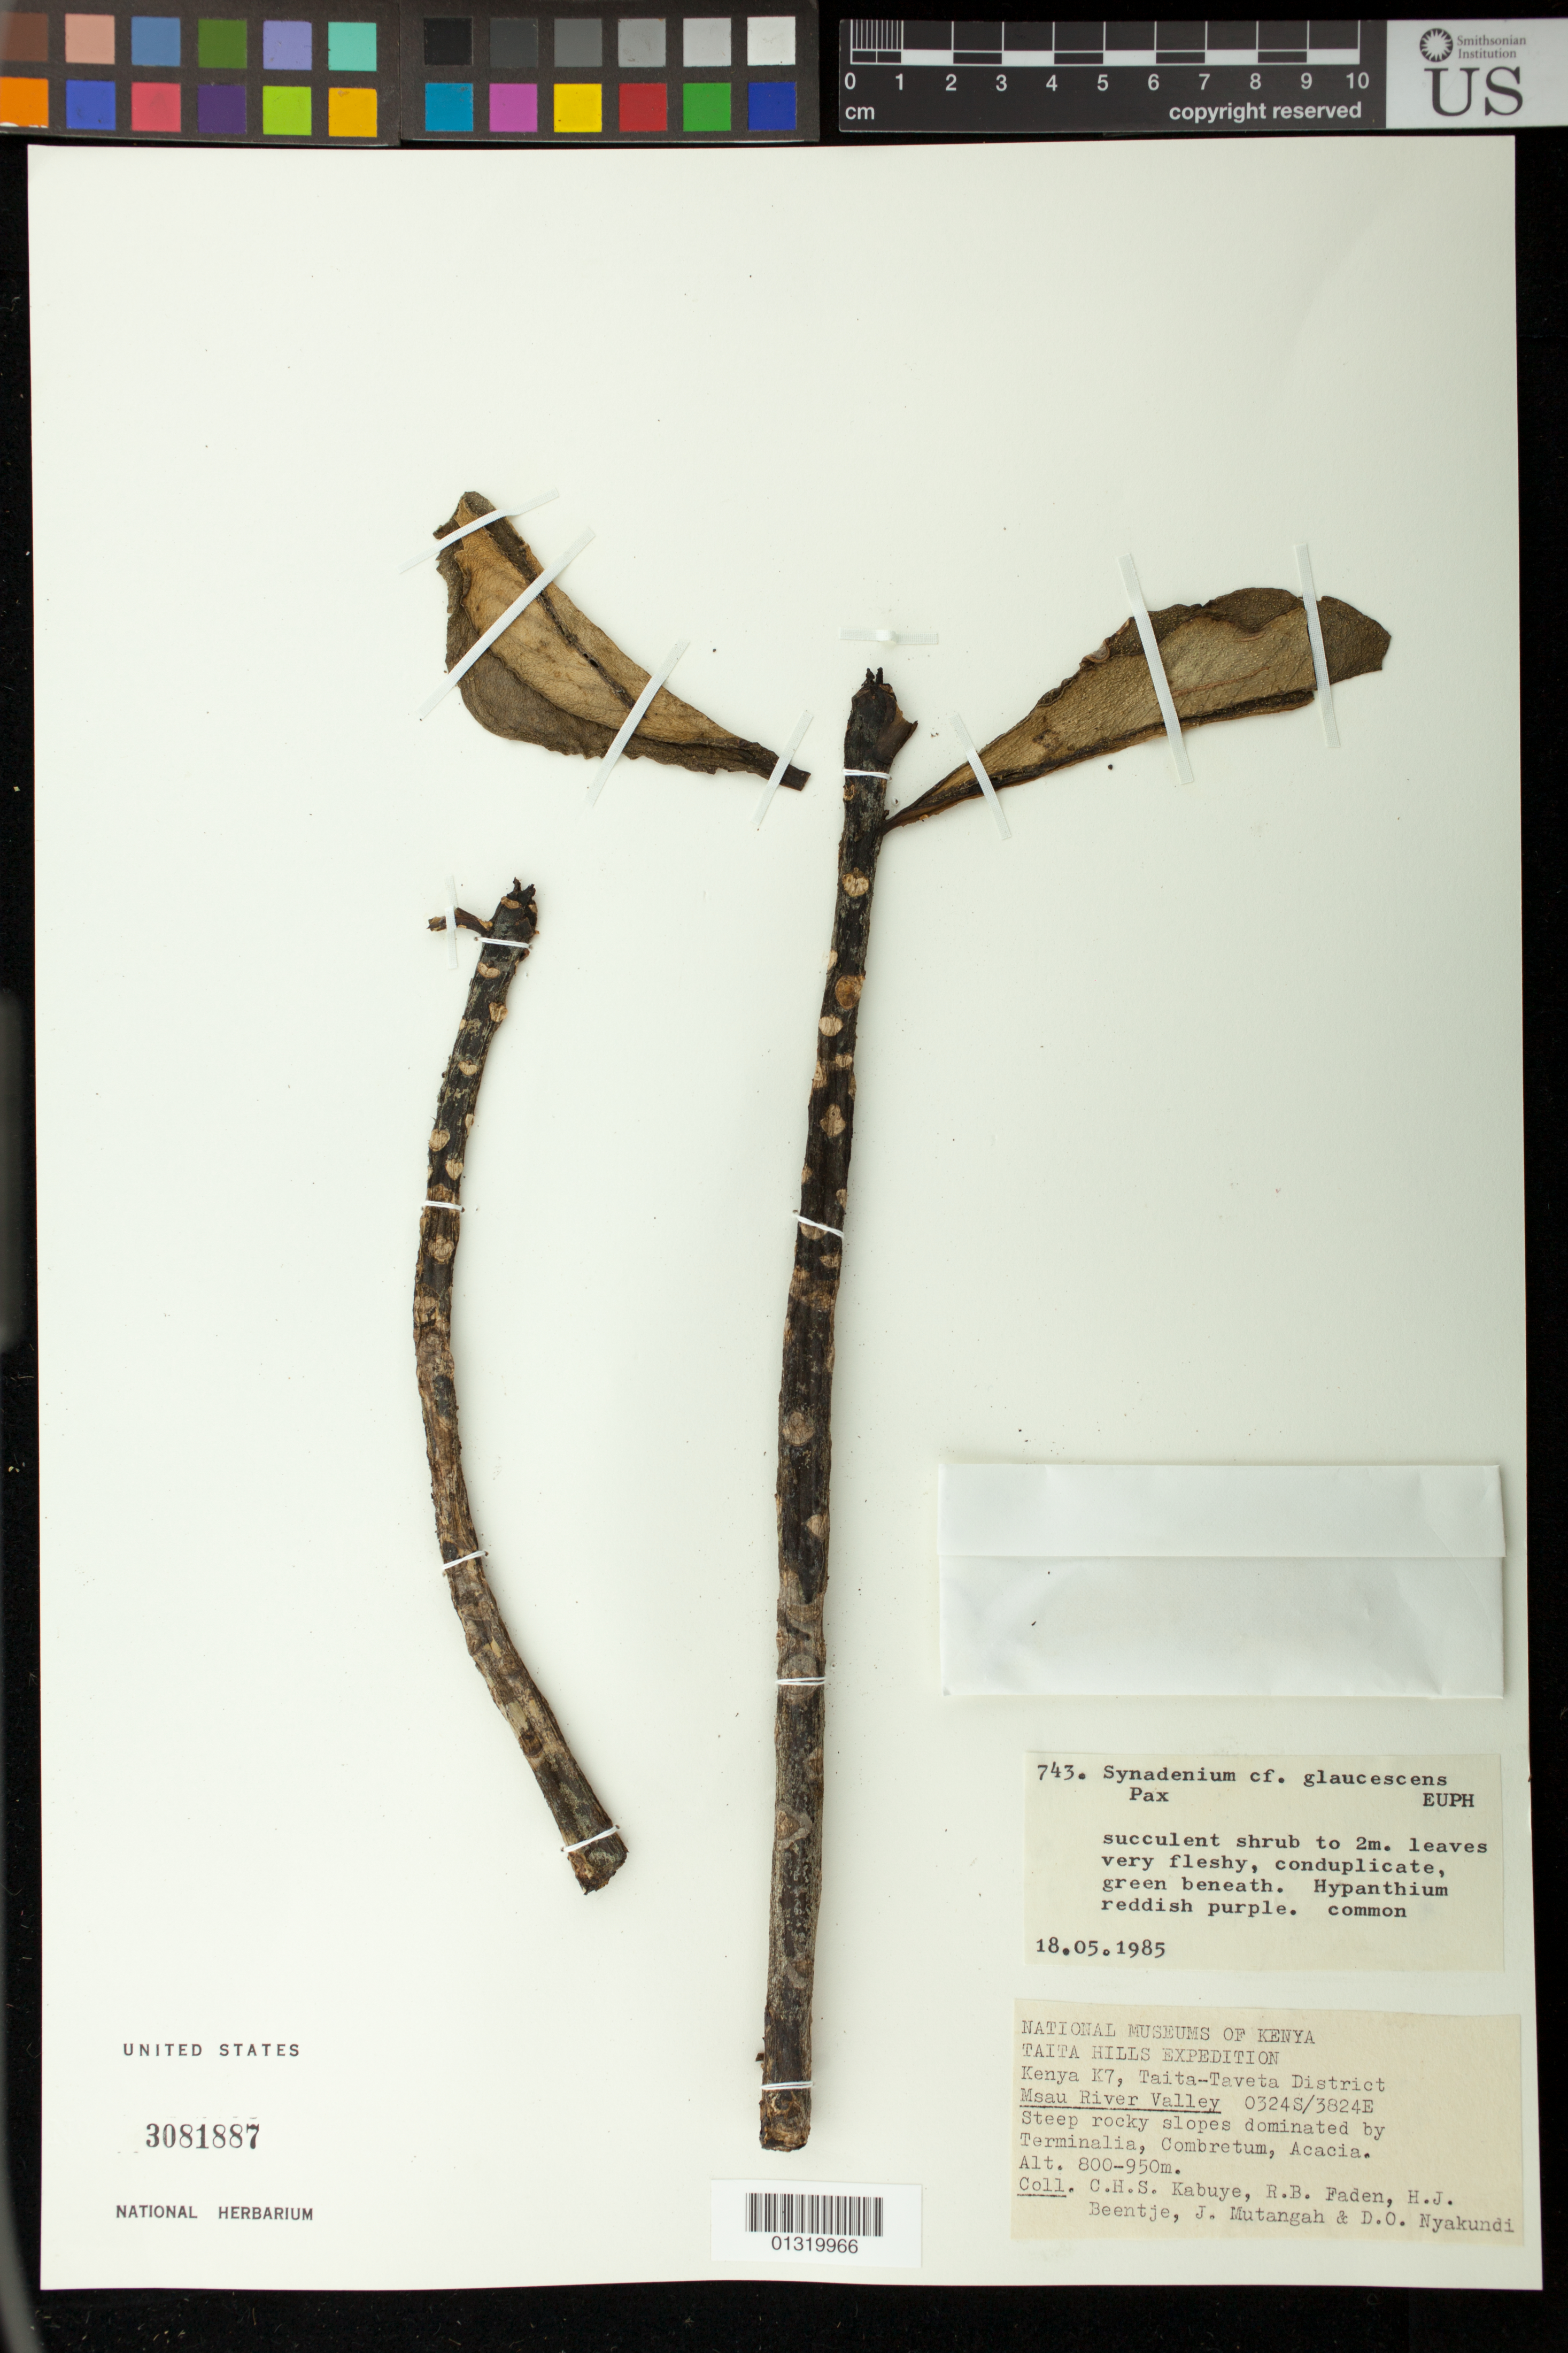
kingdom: Plantae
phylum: Tracheophyta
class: Magnoliopsida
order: Malpighiales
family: Euphorbiaceae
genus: Synadenium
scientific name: Synadenium glaucescens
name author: Pax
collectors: C. Kabuye, R. B. Faden, H. J. Beentje, J. Mutangah & D. Nyakundi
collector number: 743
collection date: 1985-05-18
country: Kenya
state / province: Taita Taveta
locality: Kenya K7, Taita-Taveta District; Msau River Valley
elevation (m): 800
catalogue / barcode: US 3081887